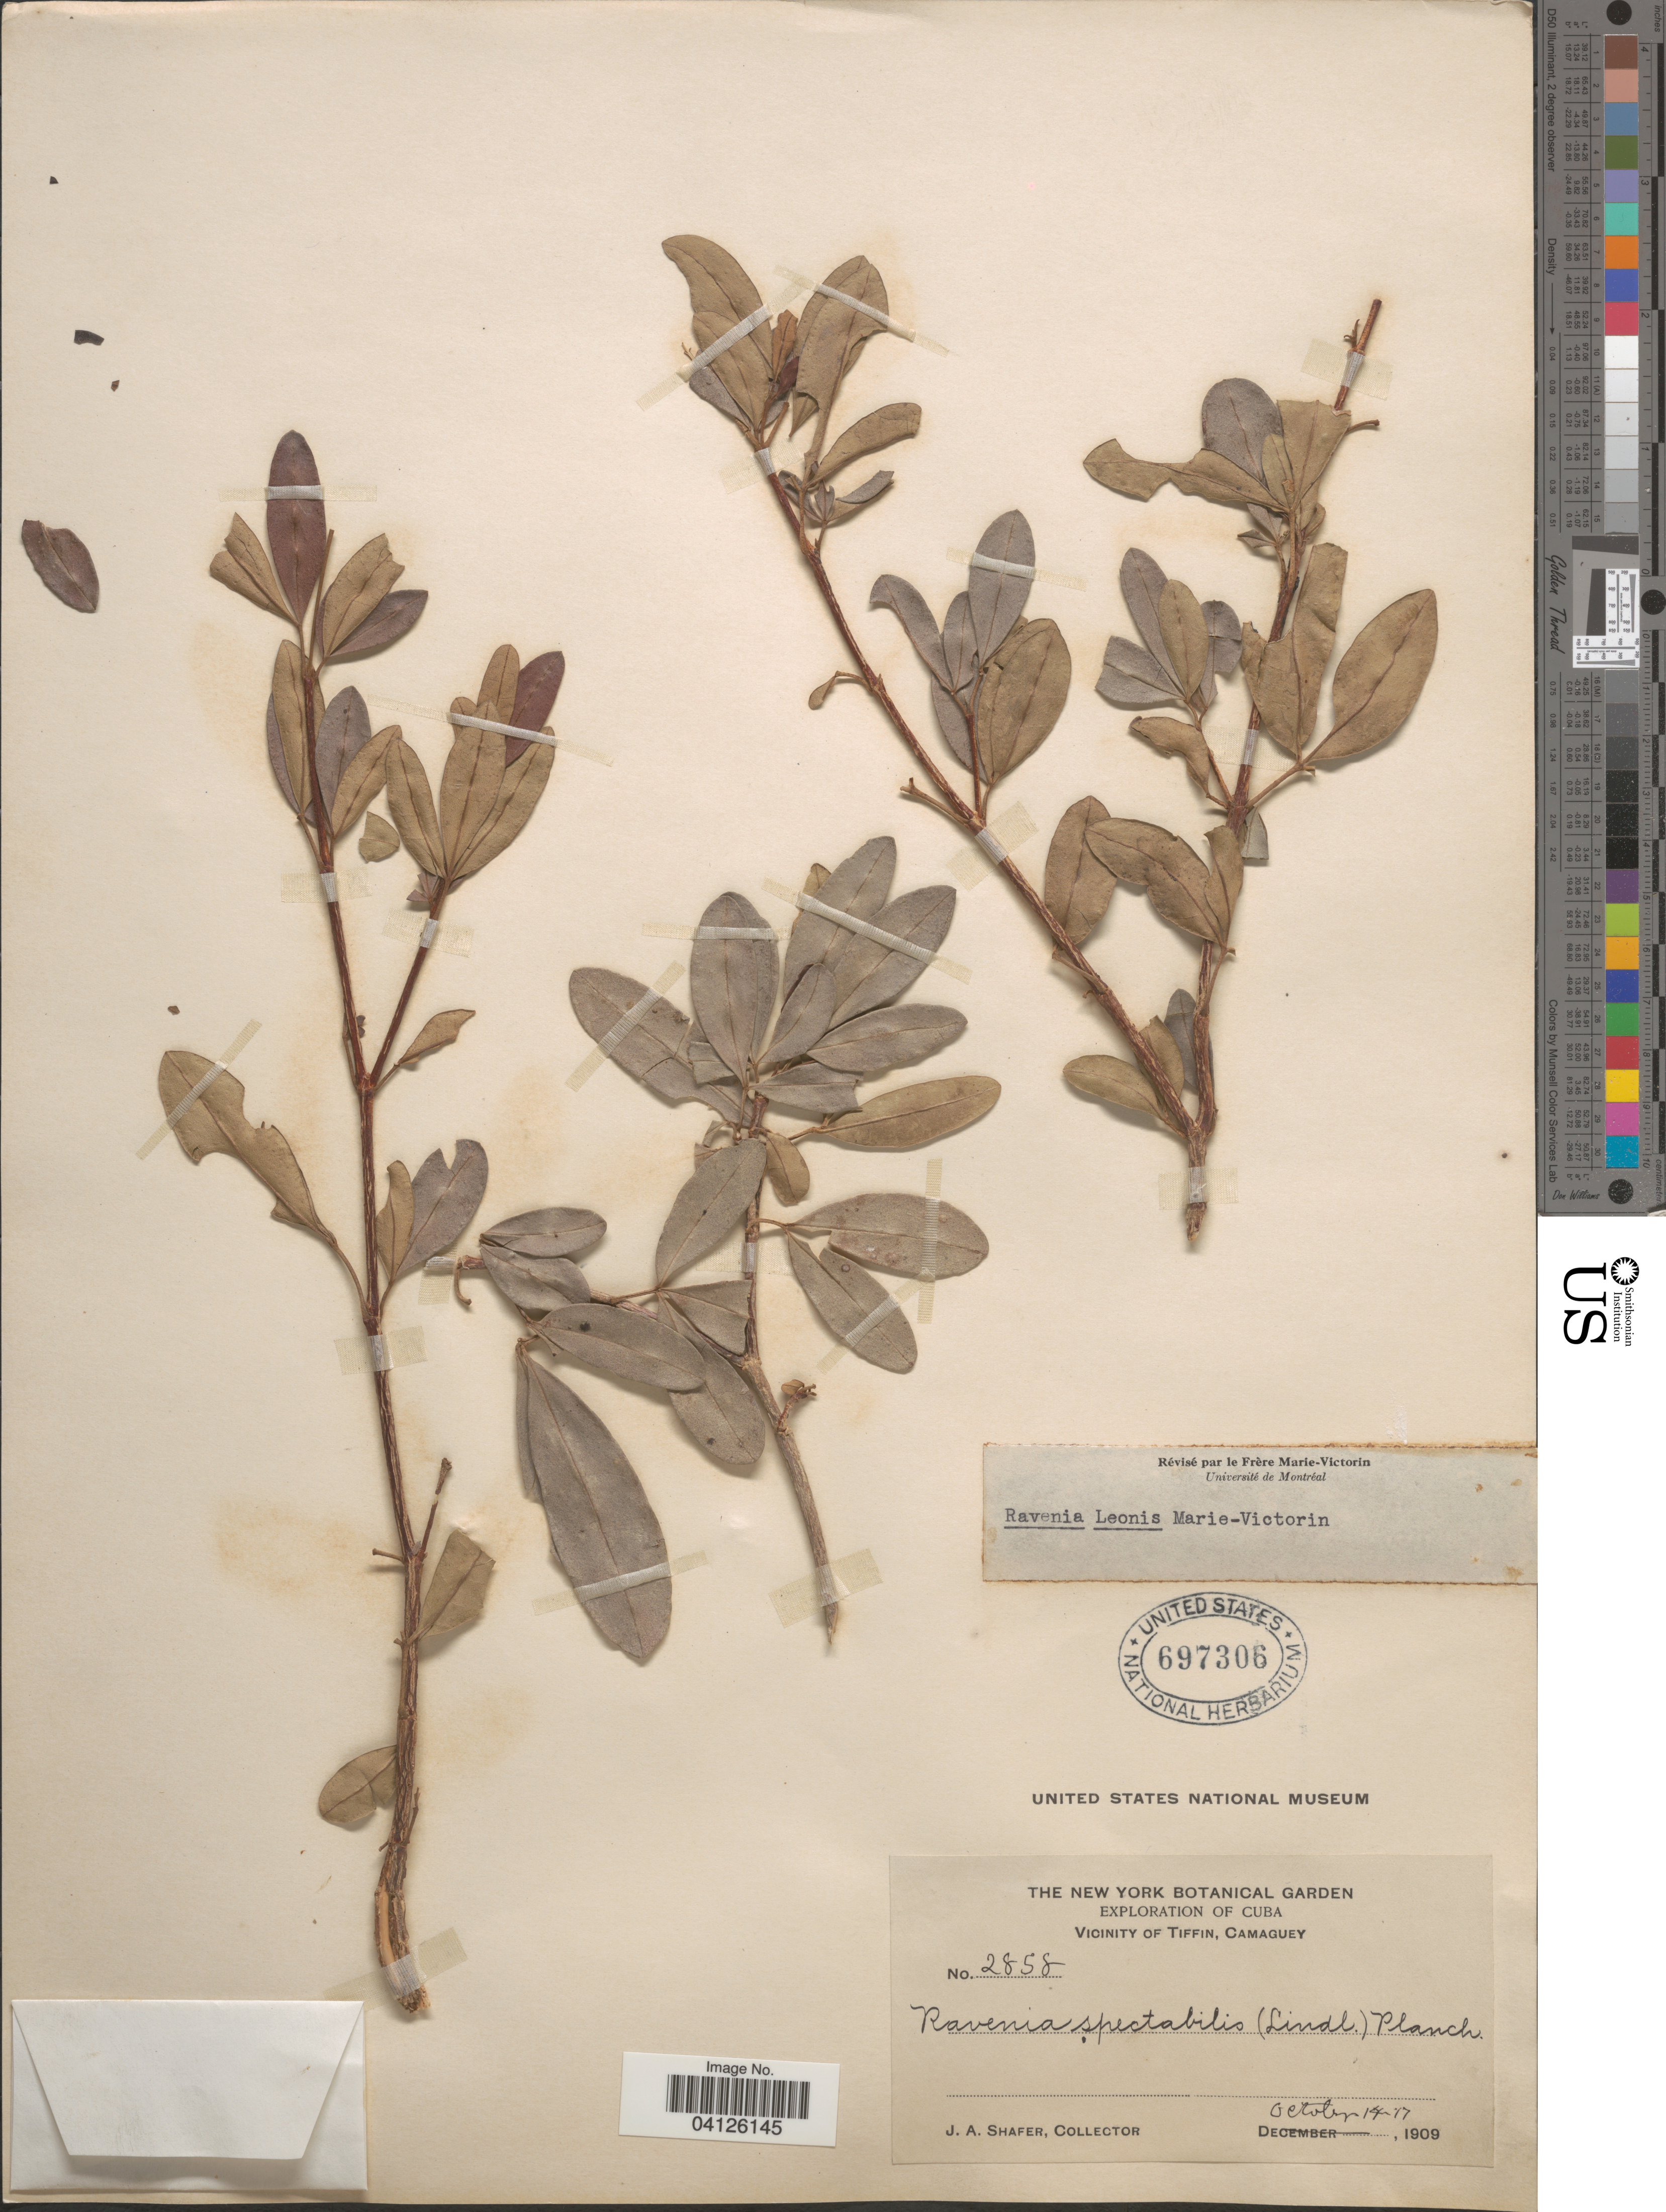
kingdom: Plantae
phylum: Tracheophyta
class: Magnoliopsida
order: Sapindales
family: Rutaceae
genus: Ravenia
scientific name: Ravenia leonis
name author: Vict.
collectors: J. A. Shafer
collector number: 2858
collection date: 1909-10-14/1909-10-17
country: Cuba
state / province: Camagüey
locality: Exploration of Cuba. Vicinity of Tiffin.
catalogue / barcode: US 697306